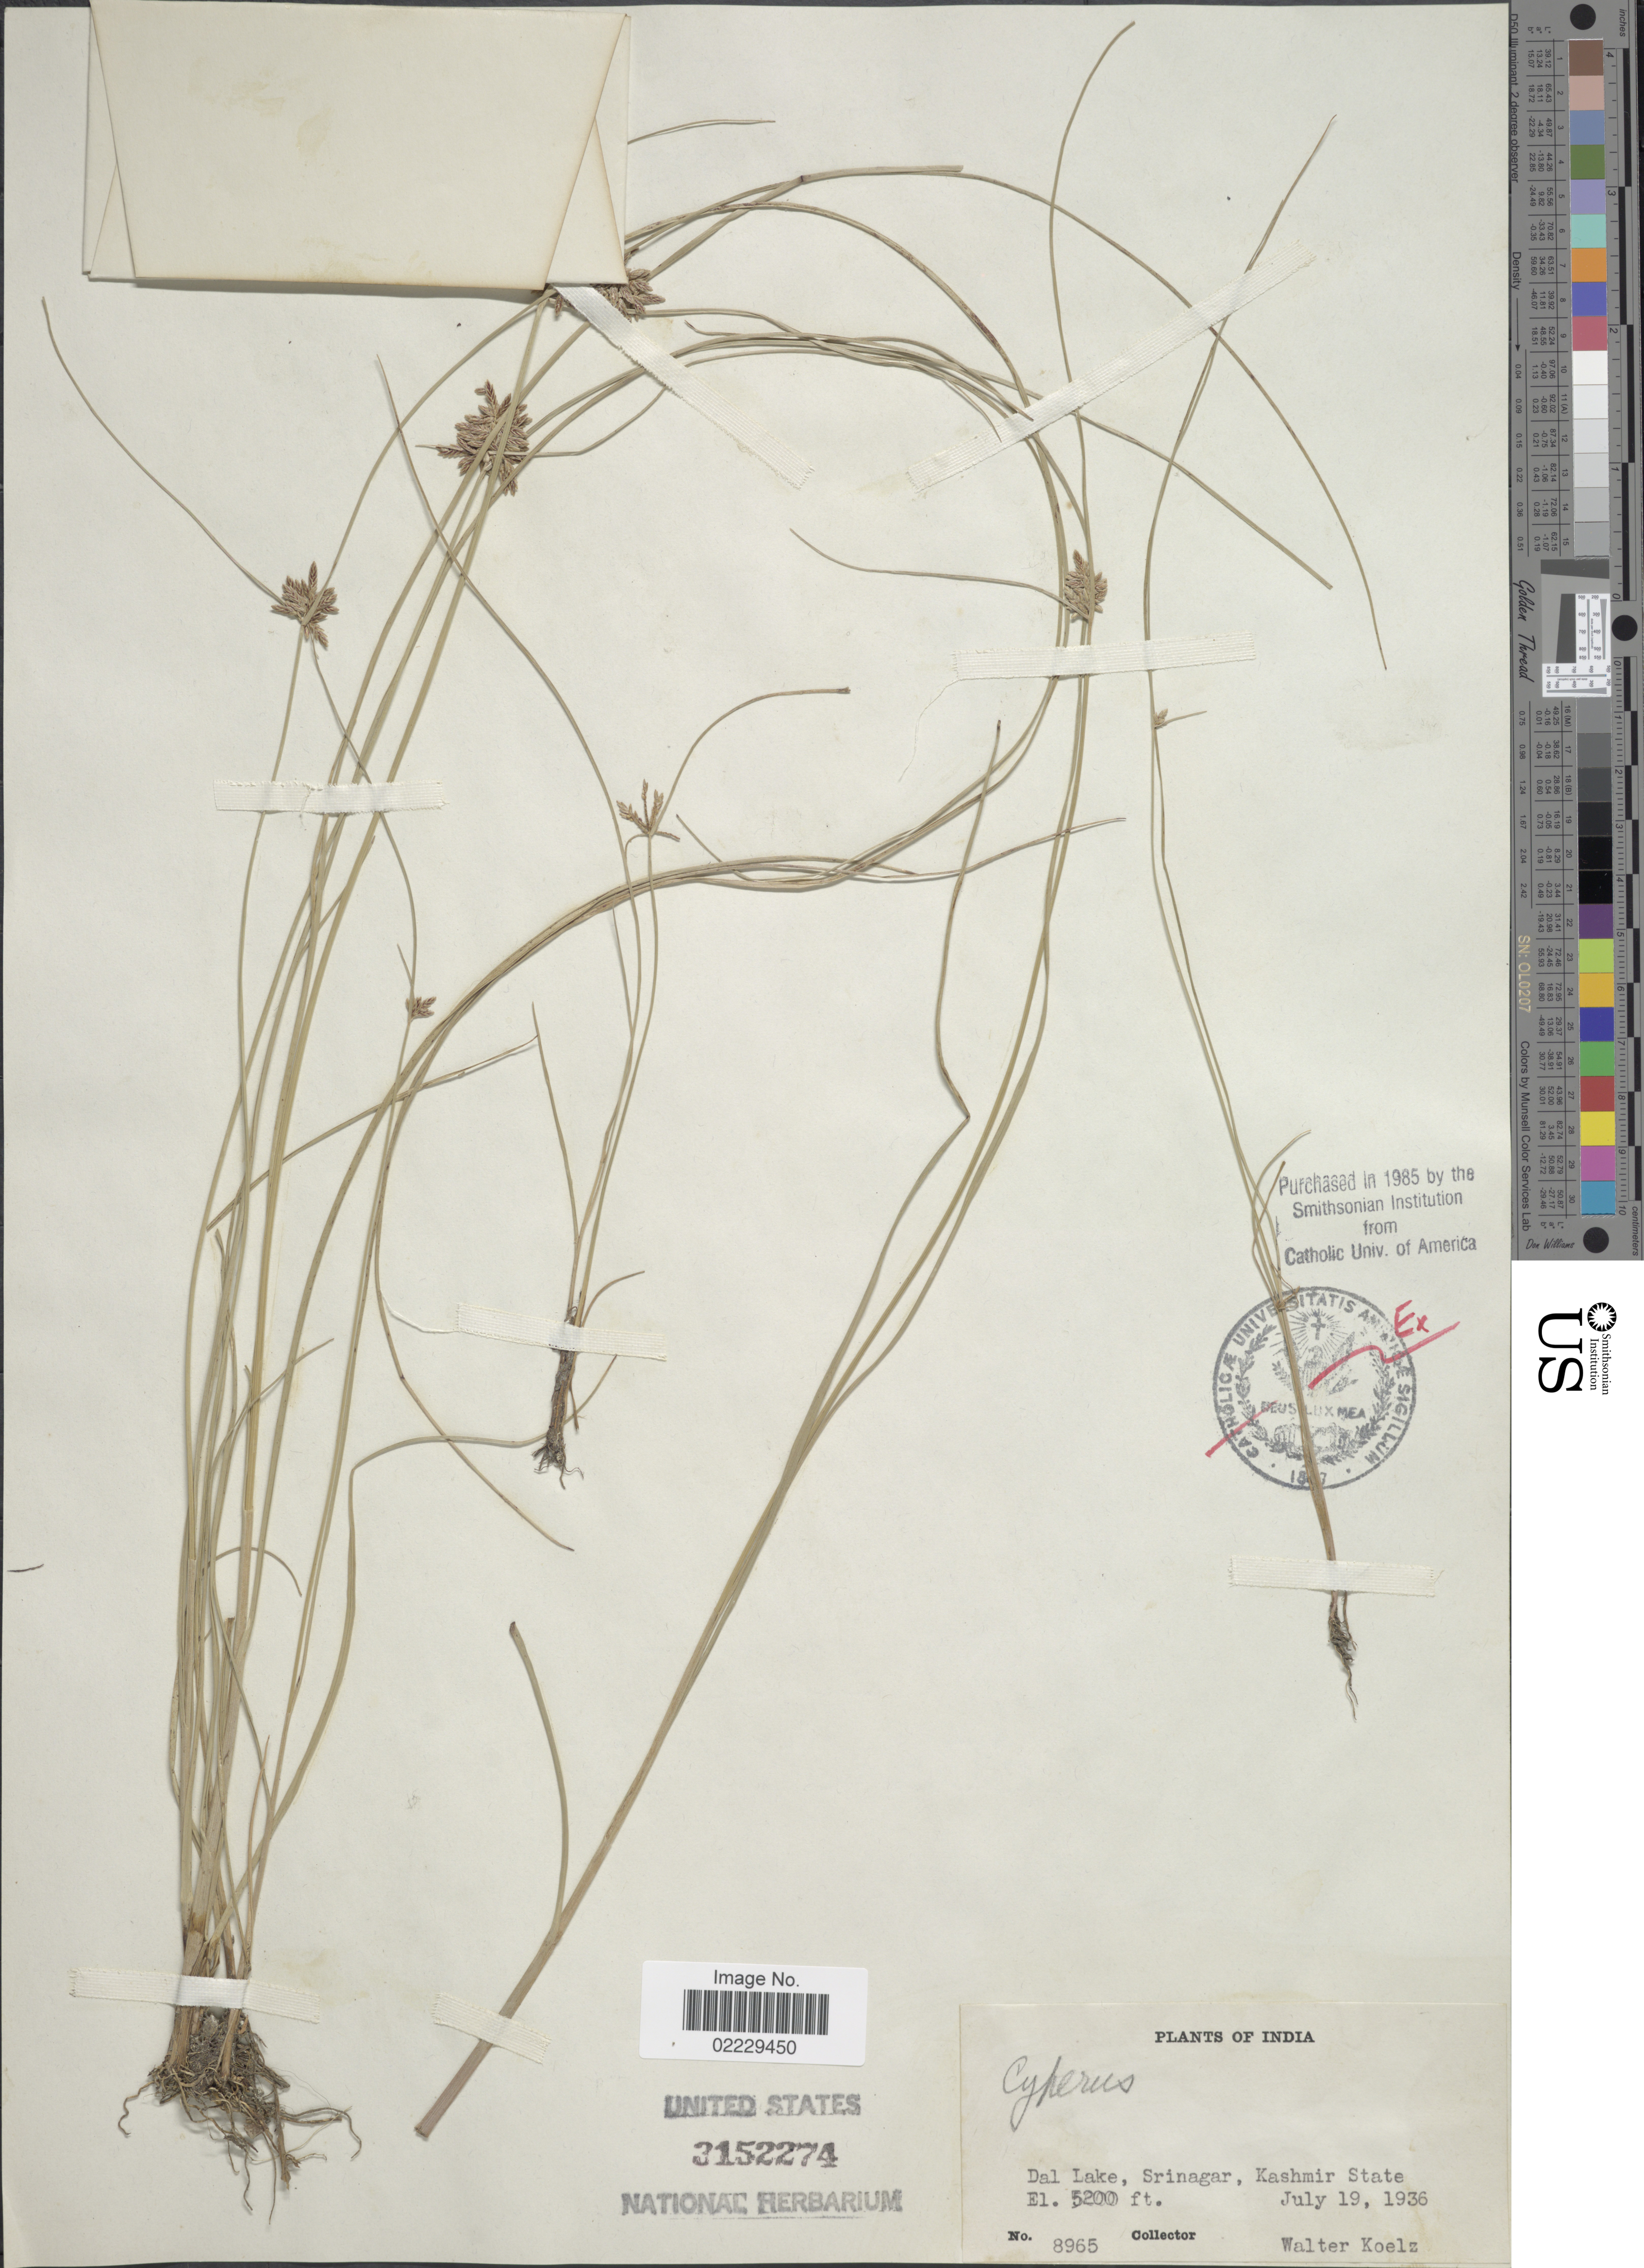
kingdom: Plantae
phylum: Tracheophyta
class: Liliopsida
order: Poales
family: Cyperaceae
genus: Cyperus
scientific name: Cyperus nilagiricus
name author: Hochst. ex Steud.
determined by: Strong, Mark T., (BOT), Smithsonian Institution - National Museum of Natural History (UNITED STATES)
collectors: W. N. Koelz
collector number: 8965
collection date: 1936-07-19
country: India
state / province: Jammu and Kashmir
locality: Dal Lake, Srinagar, Kashmir State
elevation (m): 1585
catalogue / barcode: US 3152274